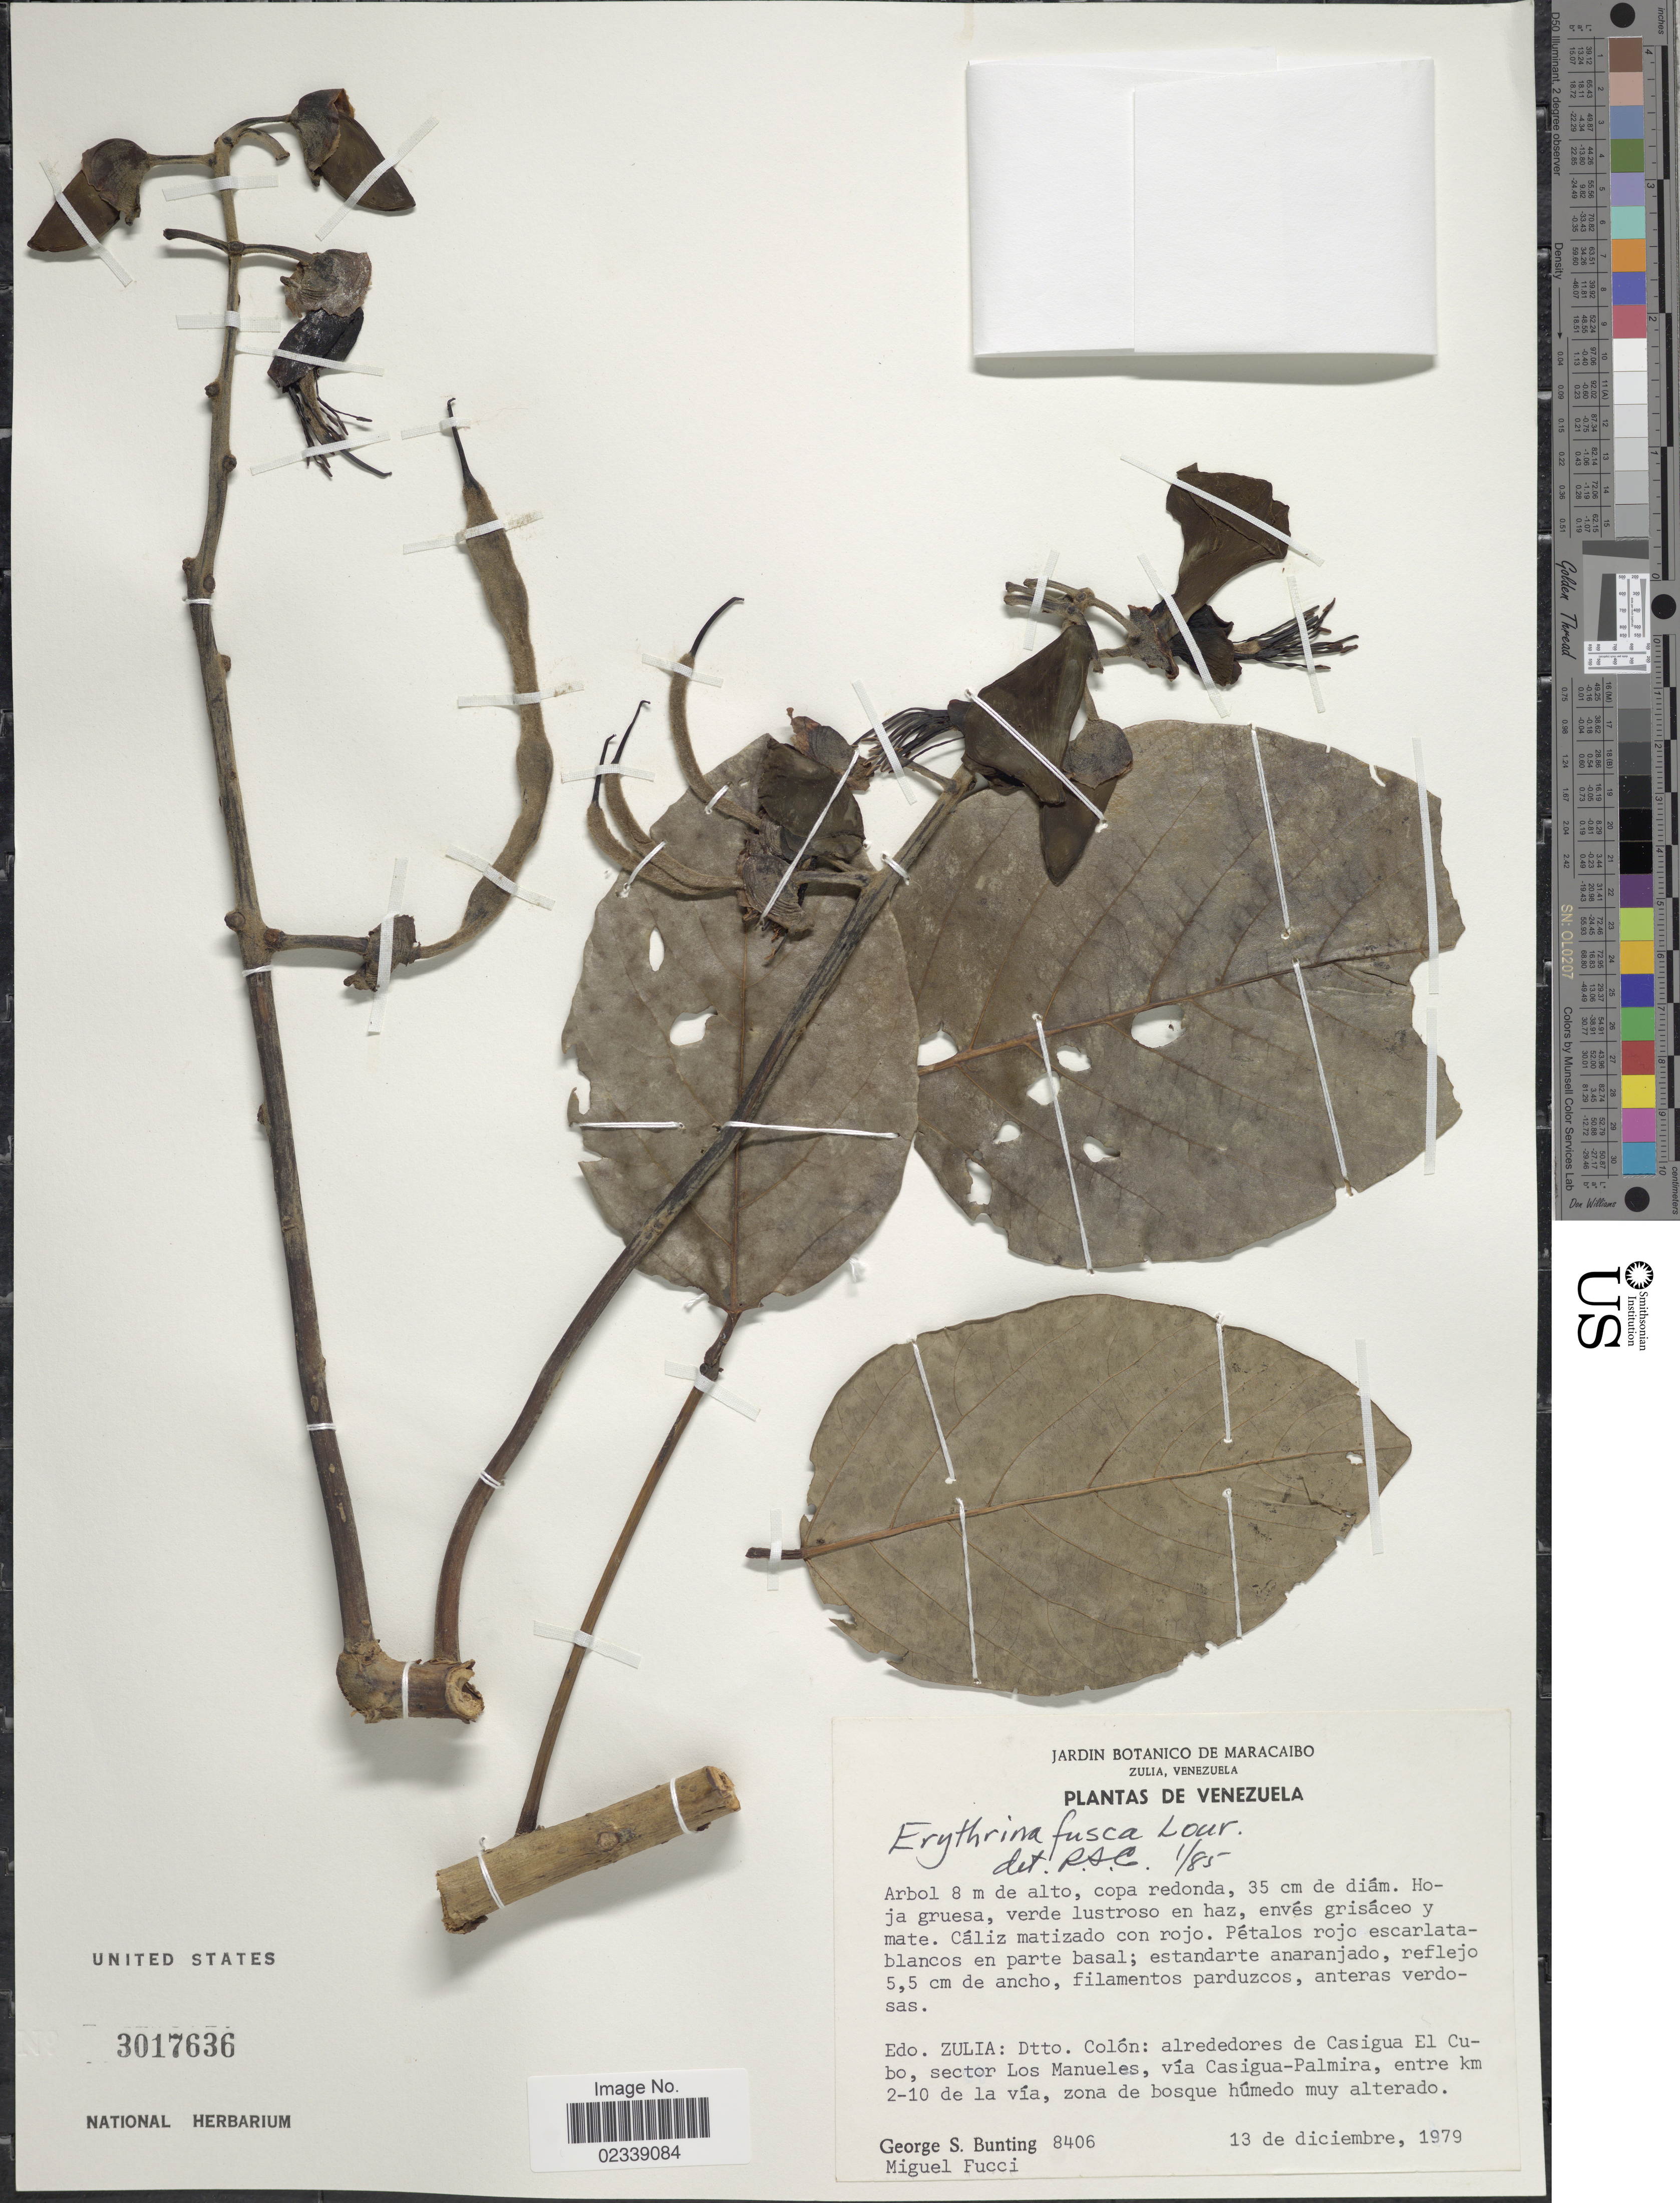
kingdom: Plantae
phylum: Tracheophyta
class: Magnoliopsida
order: Fabales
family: Fabaceae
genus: Erythrina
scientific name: Erythrina fusca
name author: Lour.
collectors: G. S. Bunting & M. Fucci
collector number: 8406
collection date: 1979-12-13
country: Venezuela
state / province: Zulia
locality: Dtto. Colon, alrededores de Casigua El Cubo, sector Los Manueles, via Casigua-Palmira, entre km 2-10 de la via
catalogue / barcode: US 3017636